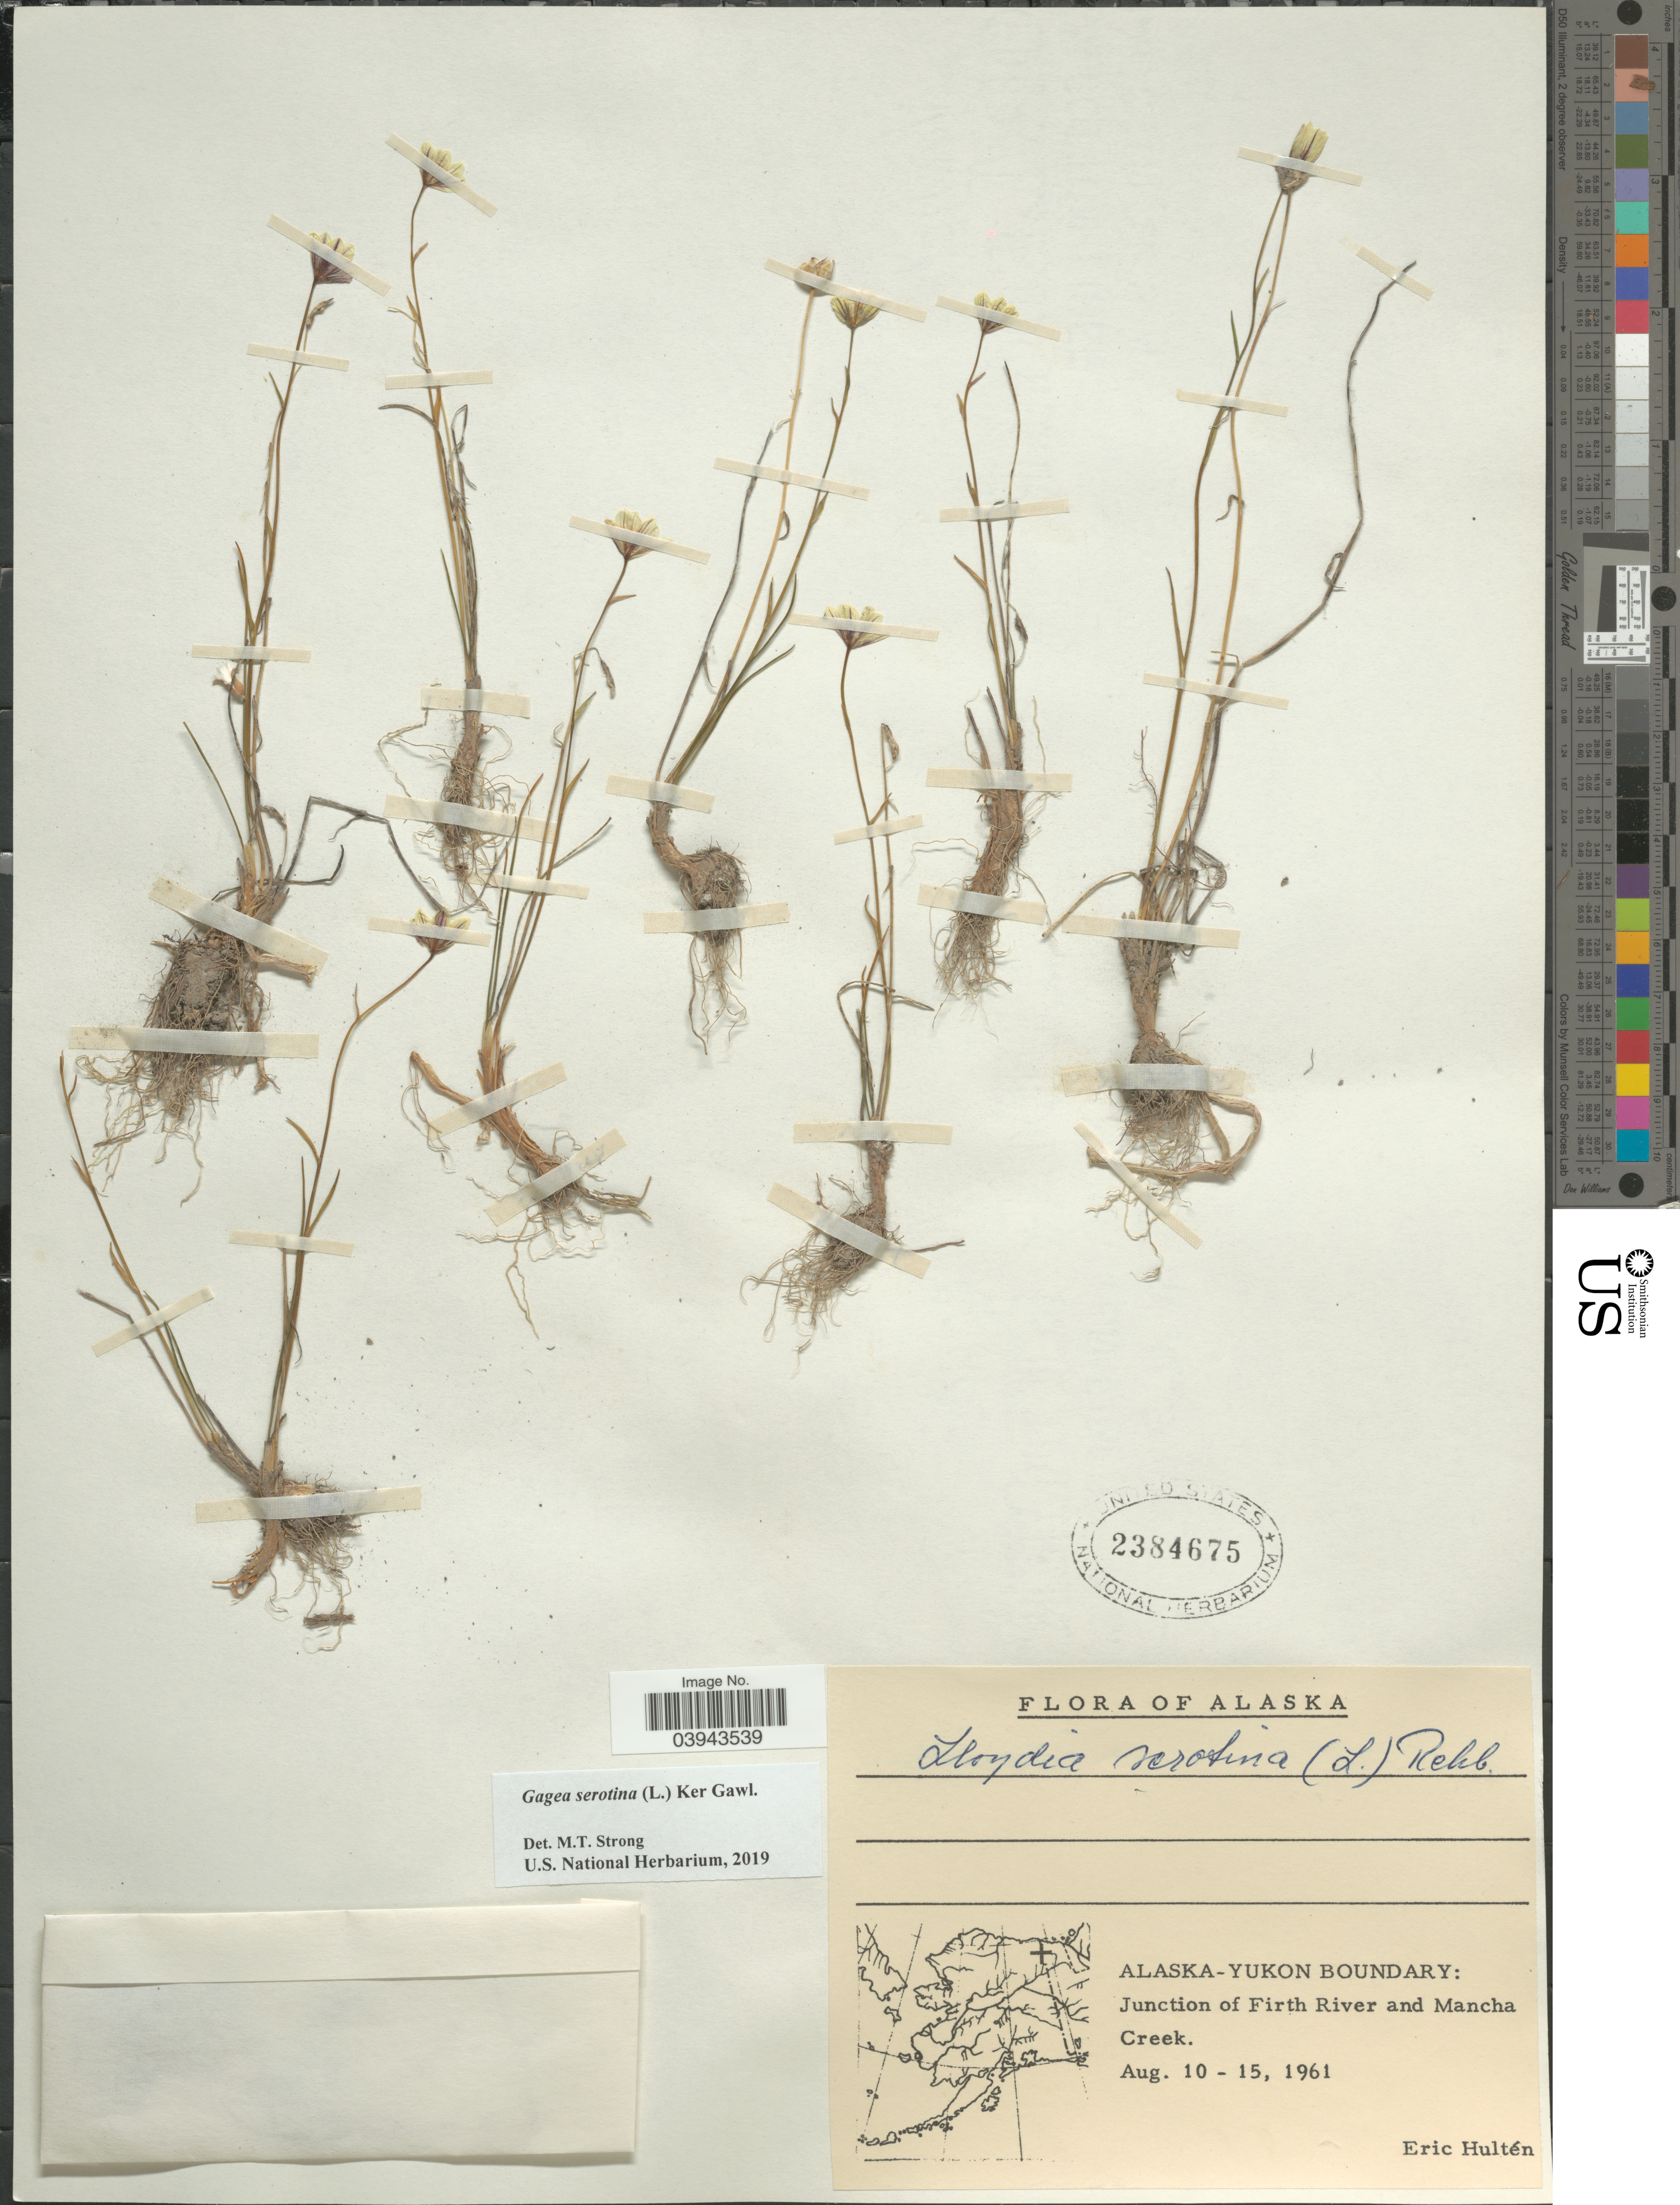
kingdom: Plantae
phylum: Tracheophyta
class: Liliopsida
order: Liliales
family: Liliaceae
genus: Lloydia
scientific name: Lloydia serotina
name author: (L.) Salisb. ex Rchb.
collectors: E. G. Hultén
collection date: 1961-08-10/1961-08-15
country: United States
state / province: Alaska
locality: Yukon Boundary: Junction of Firth River and Mancha Creek.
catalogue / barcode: US 2384675